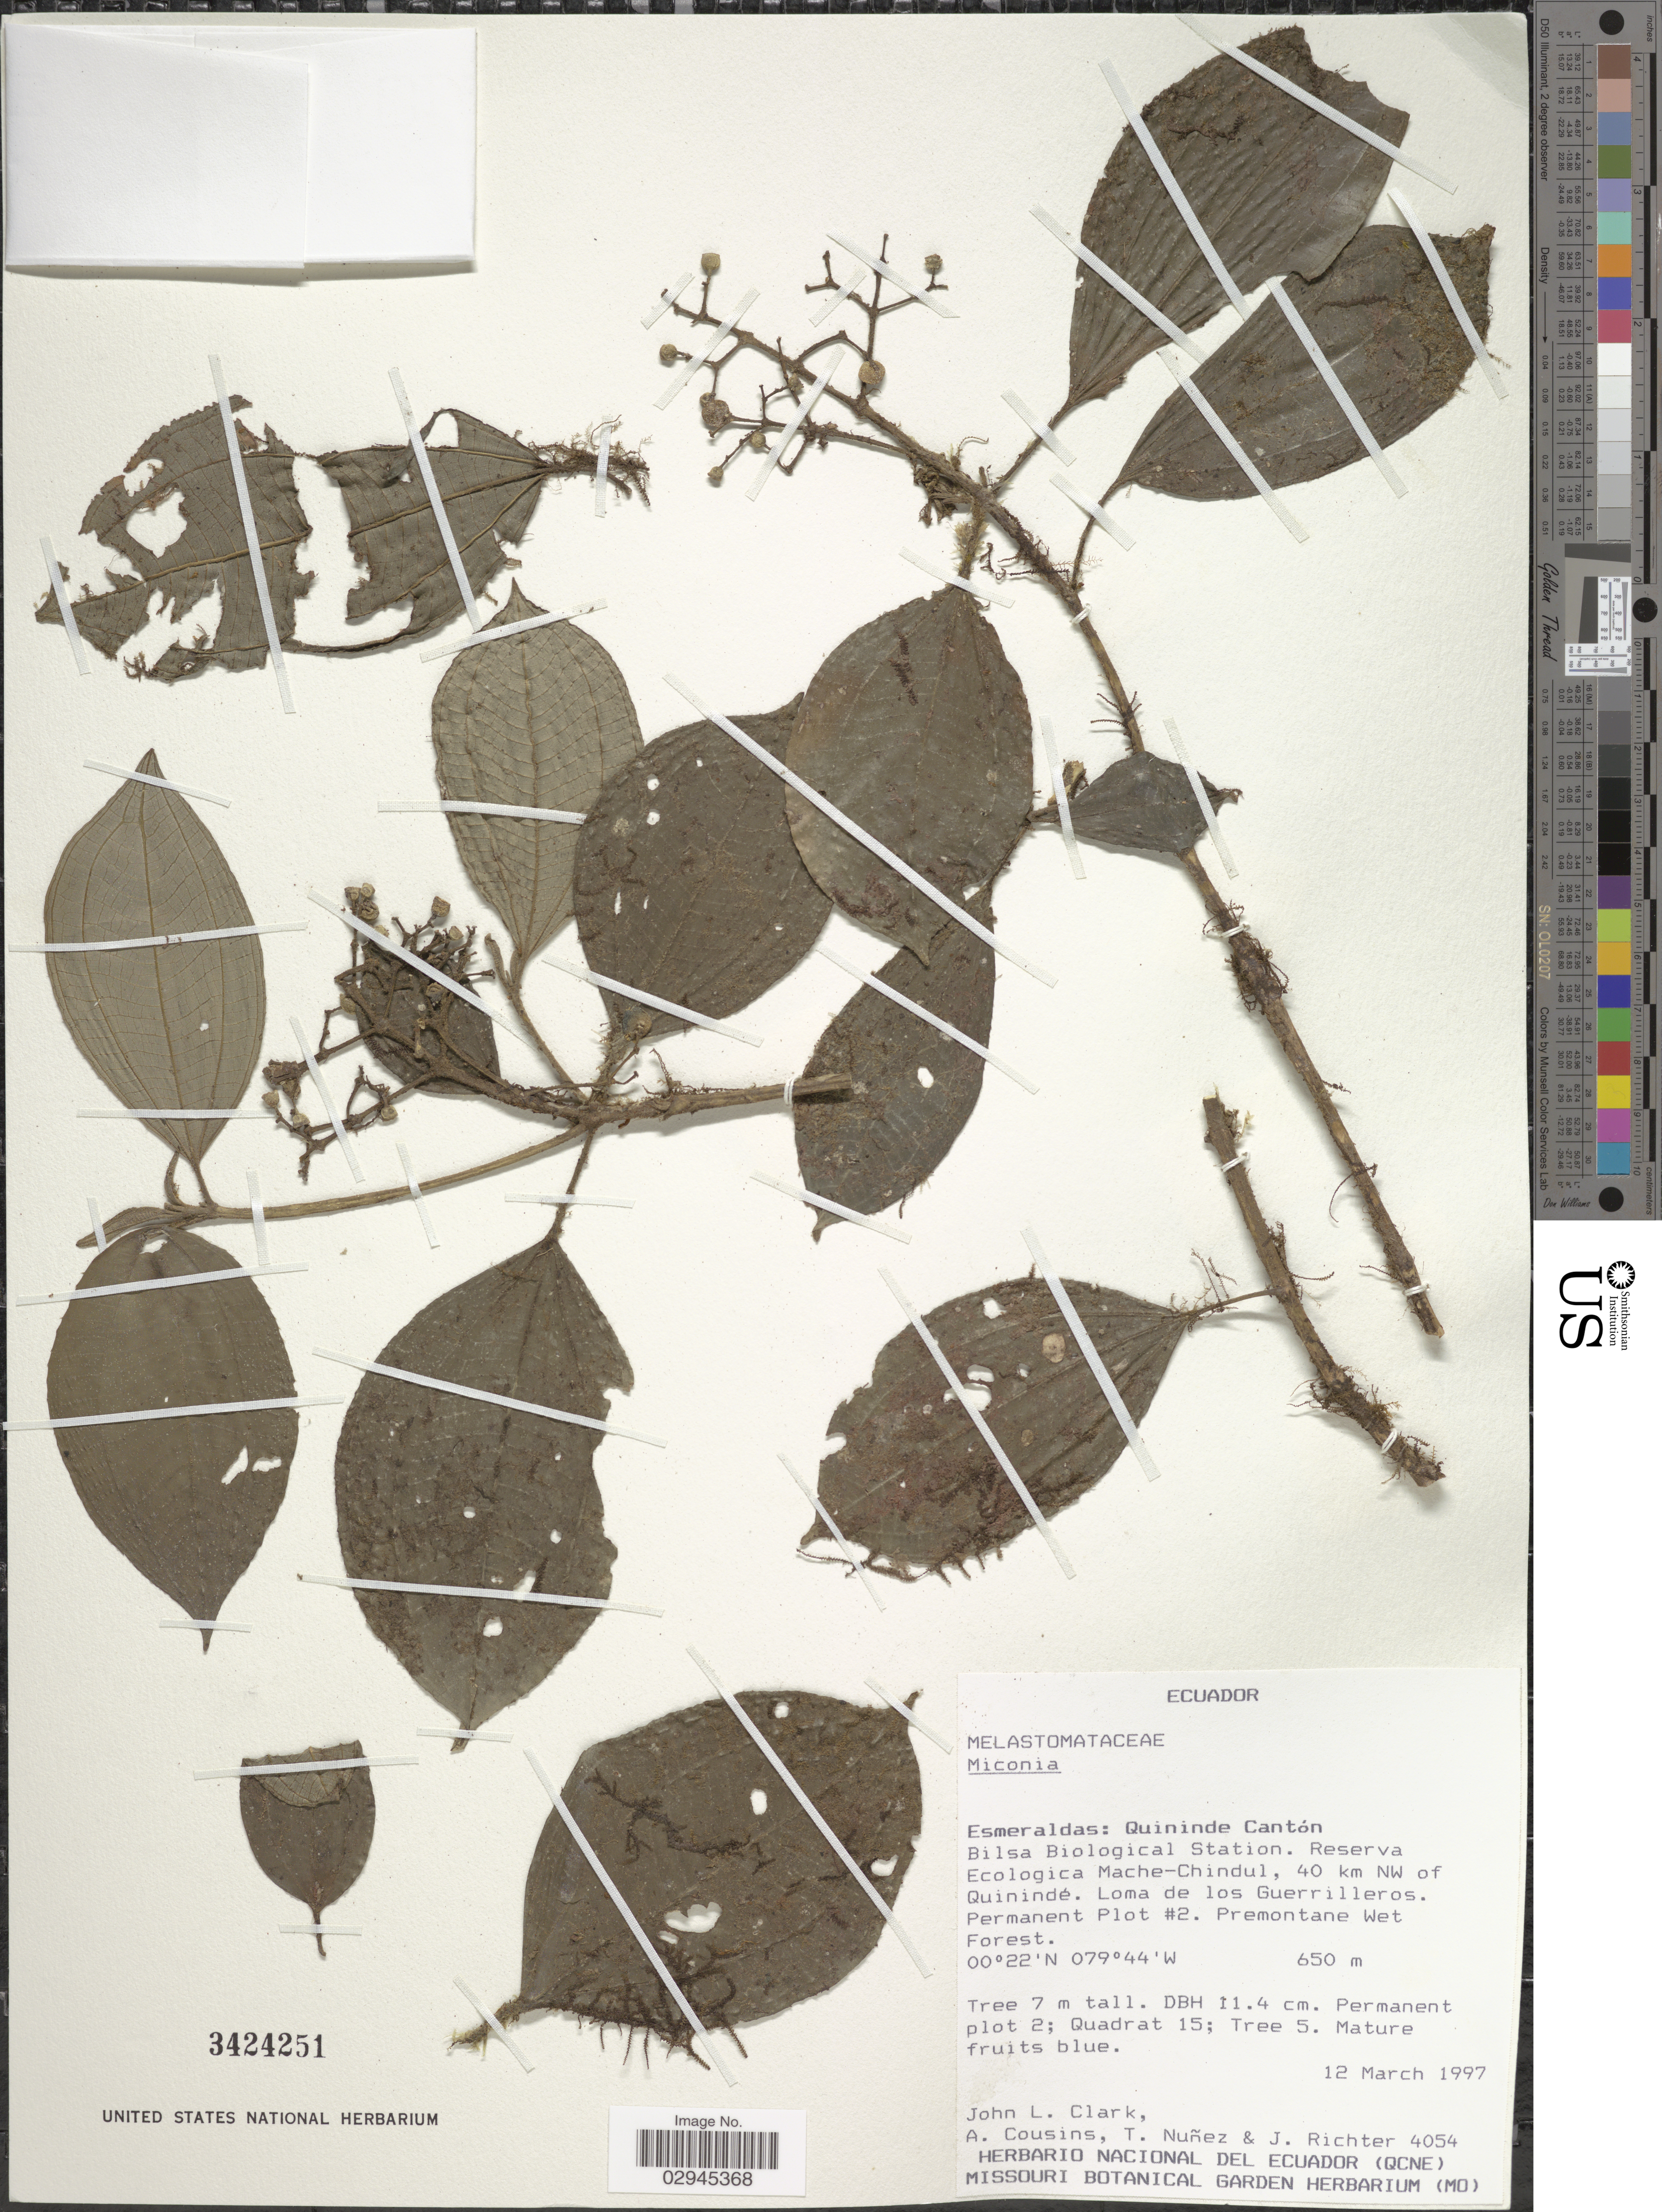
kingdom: Plantae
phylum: Tracheophyta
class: Magnoliopsida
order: Myrtales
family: Melastomataceae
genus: Miconia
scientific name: Miconia sp.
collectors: J. L. Clark, A. Cousins, T. Núñez & J. Richter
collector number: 4054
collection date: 1997-03-12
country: Ecuador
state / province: Esmeraldas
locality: Quininde Cantón. Bilsa Biological Station. Reserva Ecologica Mache-Chindul, 40 km NW of Quinindé. Loma de los Guerrilleros. Permanent Plot #2. Premontane Wet Forest.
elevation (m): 650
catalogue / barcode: US 3424251